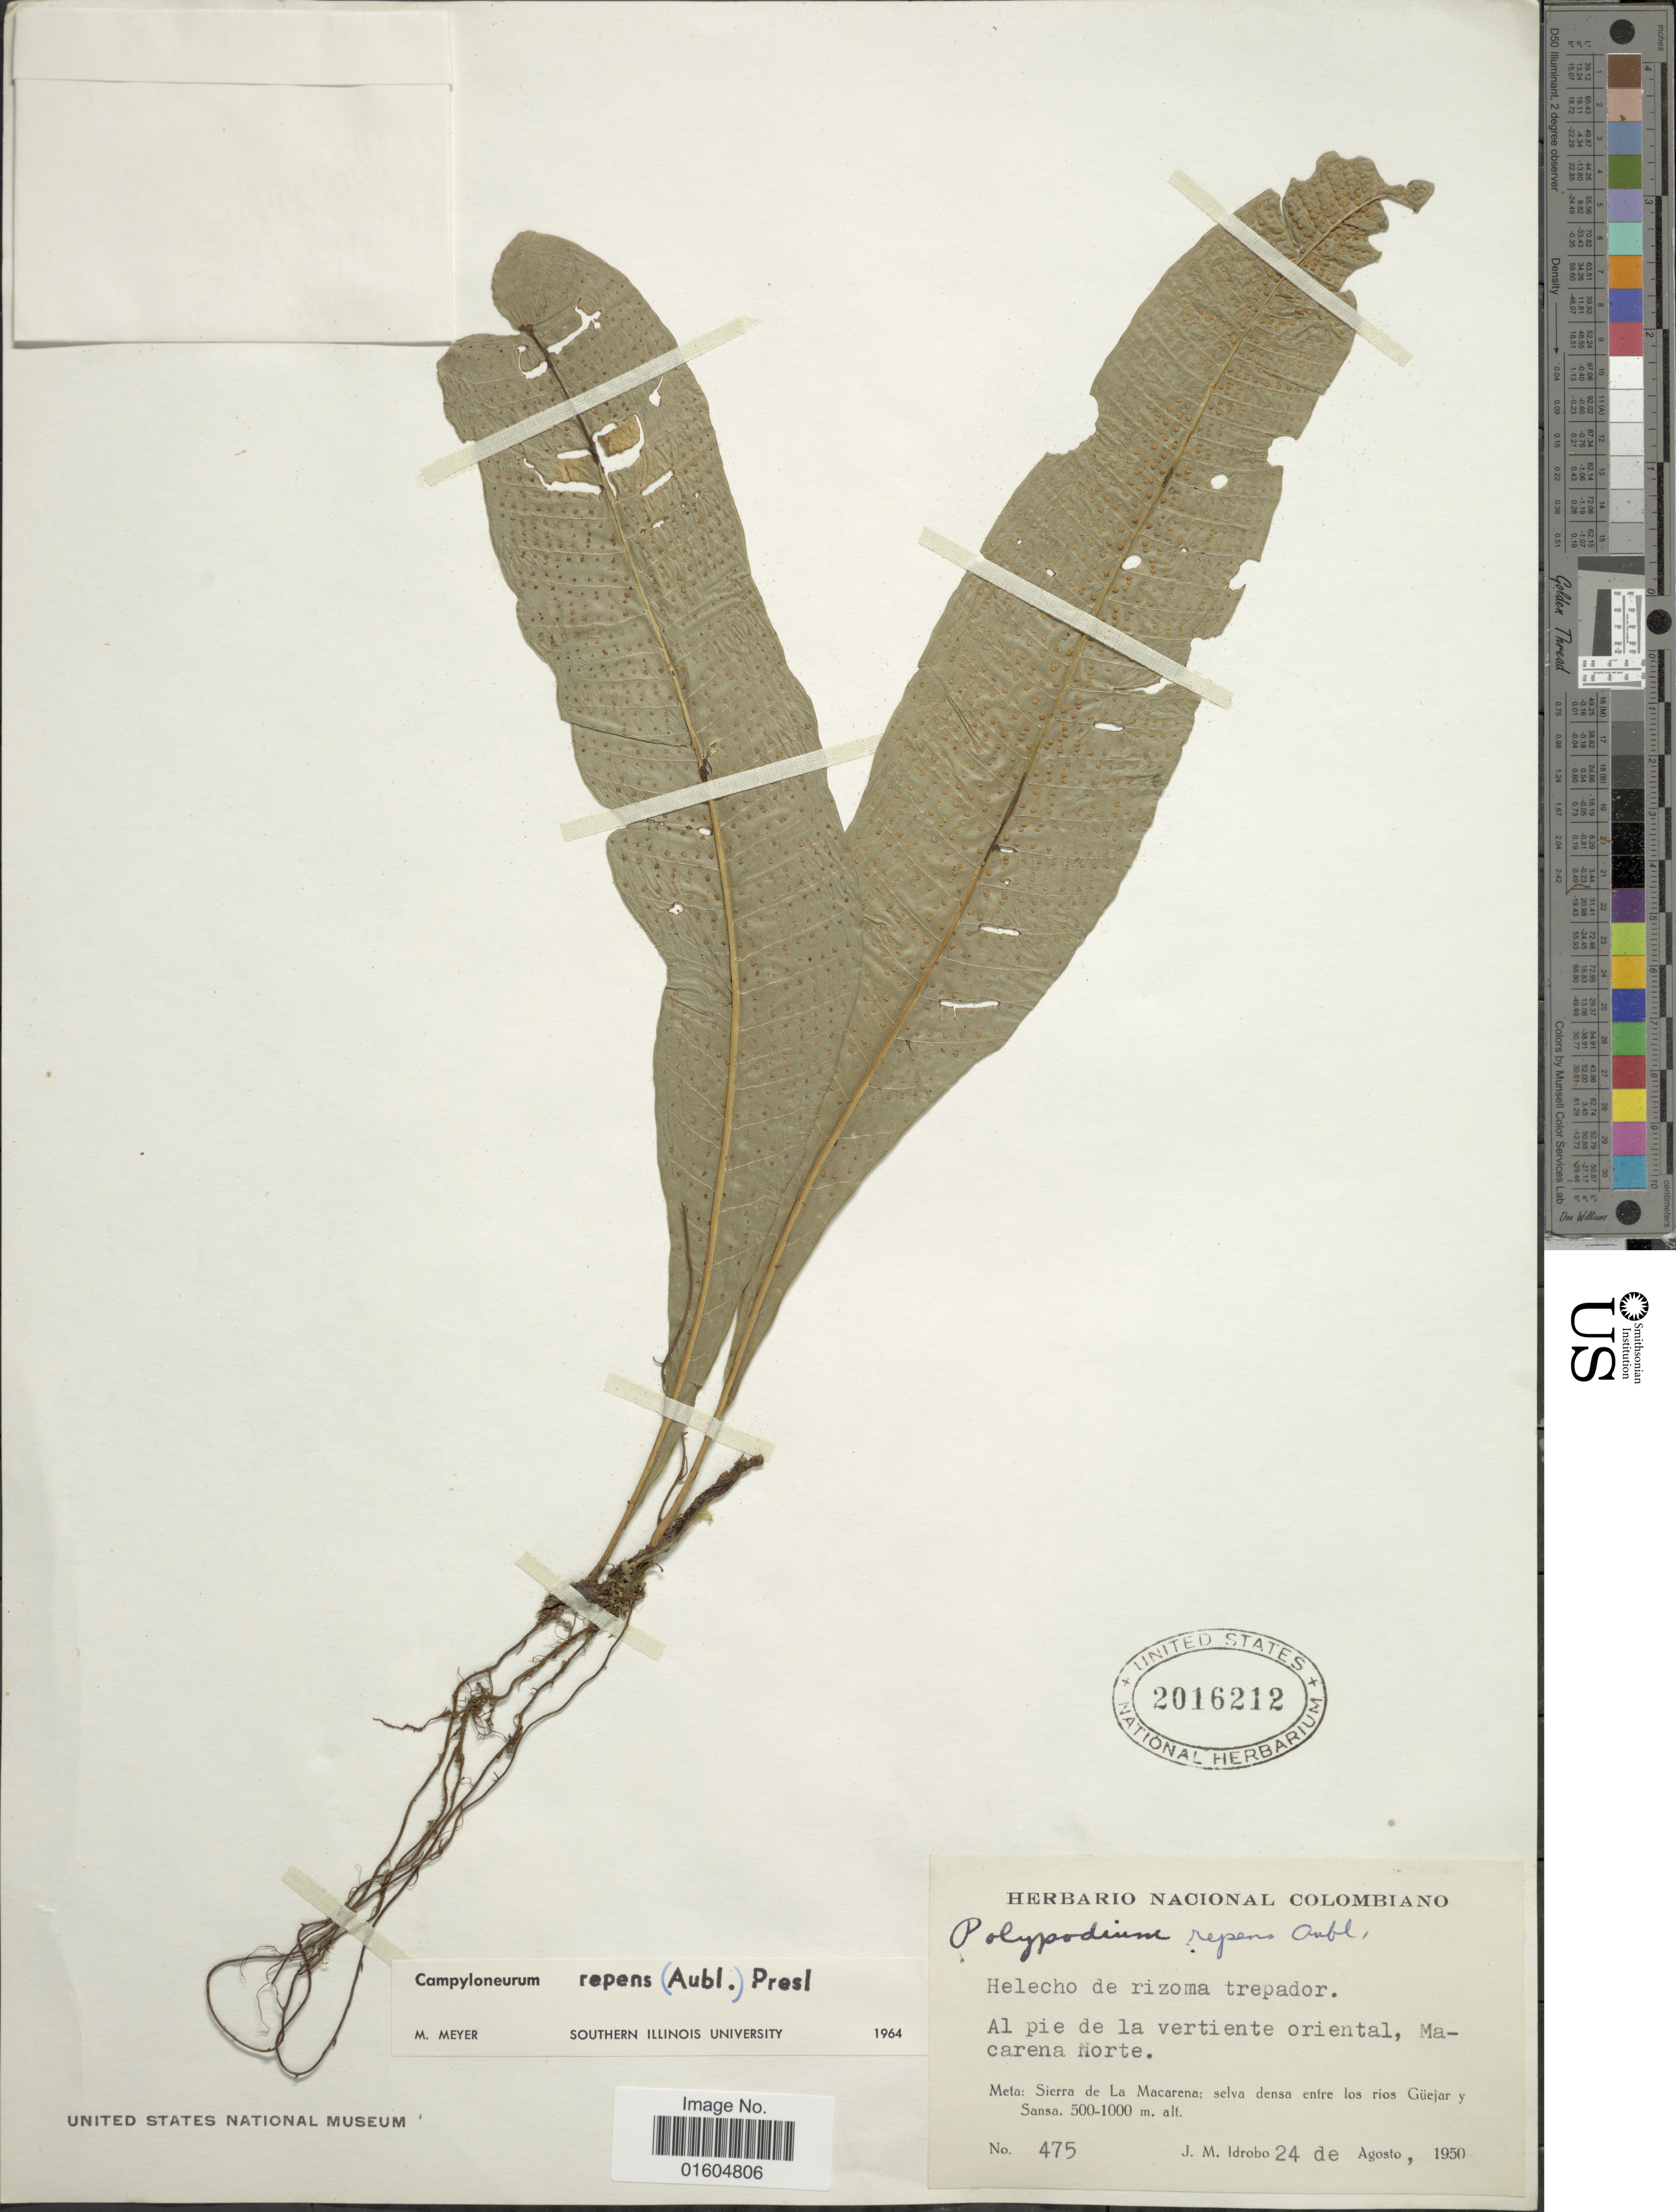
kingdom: Plantae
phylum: Tracheophyta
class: Polypodiopsida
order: Polypodiales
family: Polypodiaceae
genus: Campyloneurum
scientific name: Campyloneurum repens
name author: (Aubl.) C. Presl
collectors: J. M. Idrobo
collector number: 475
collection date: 1950-08-24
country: Colombia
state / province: Meta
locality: Colombiano. Meta: Sierra de La Macarena; selva densa entre los rios Guejar y Sansa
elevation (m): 500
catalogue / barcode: US 2016212